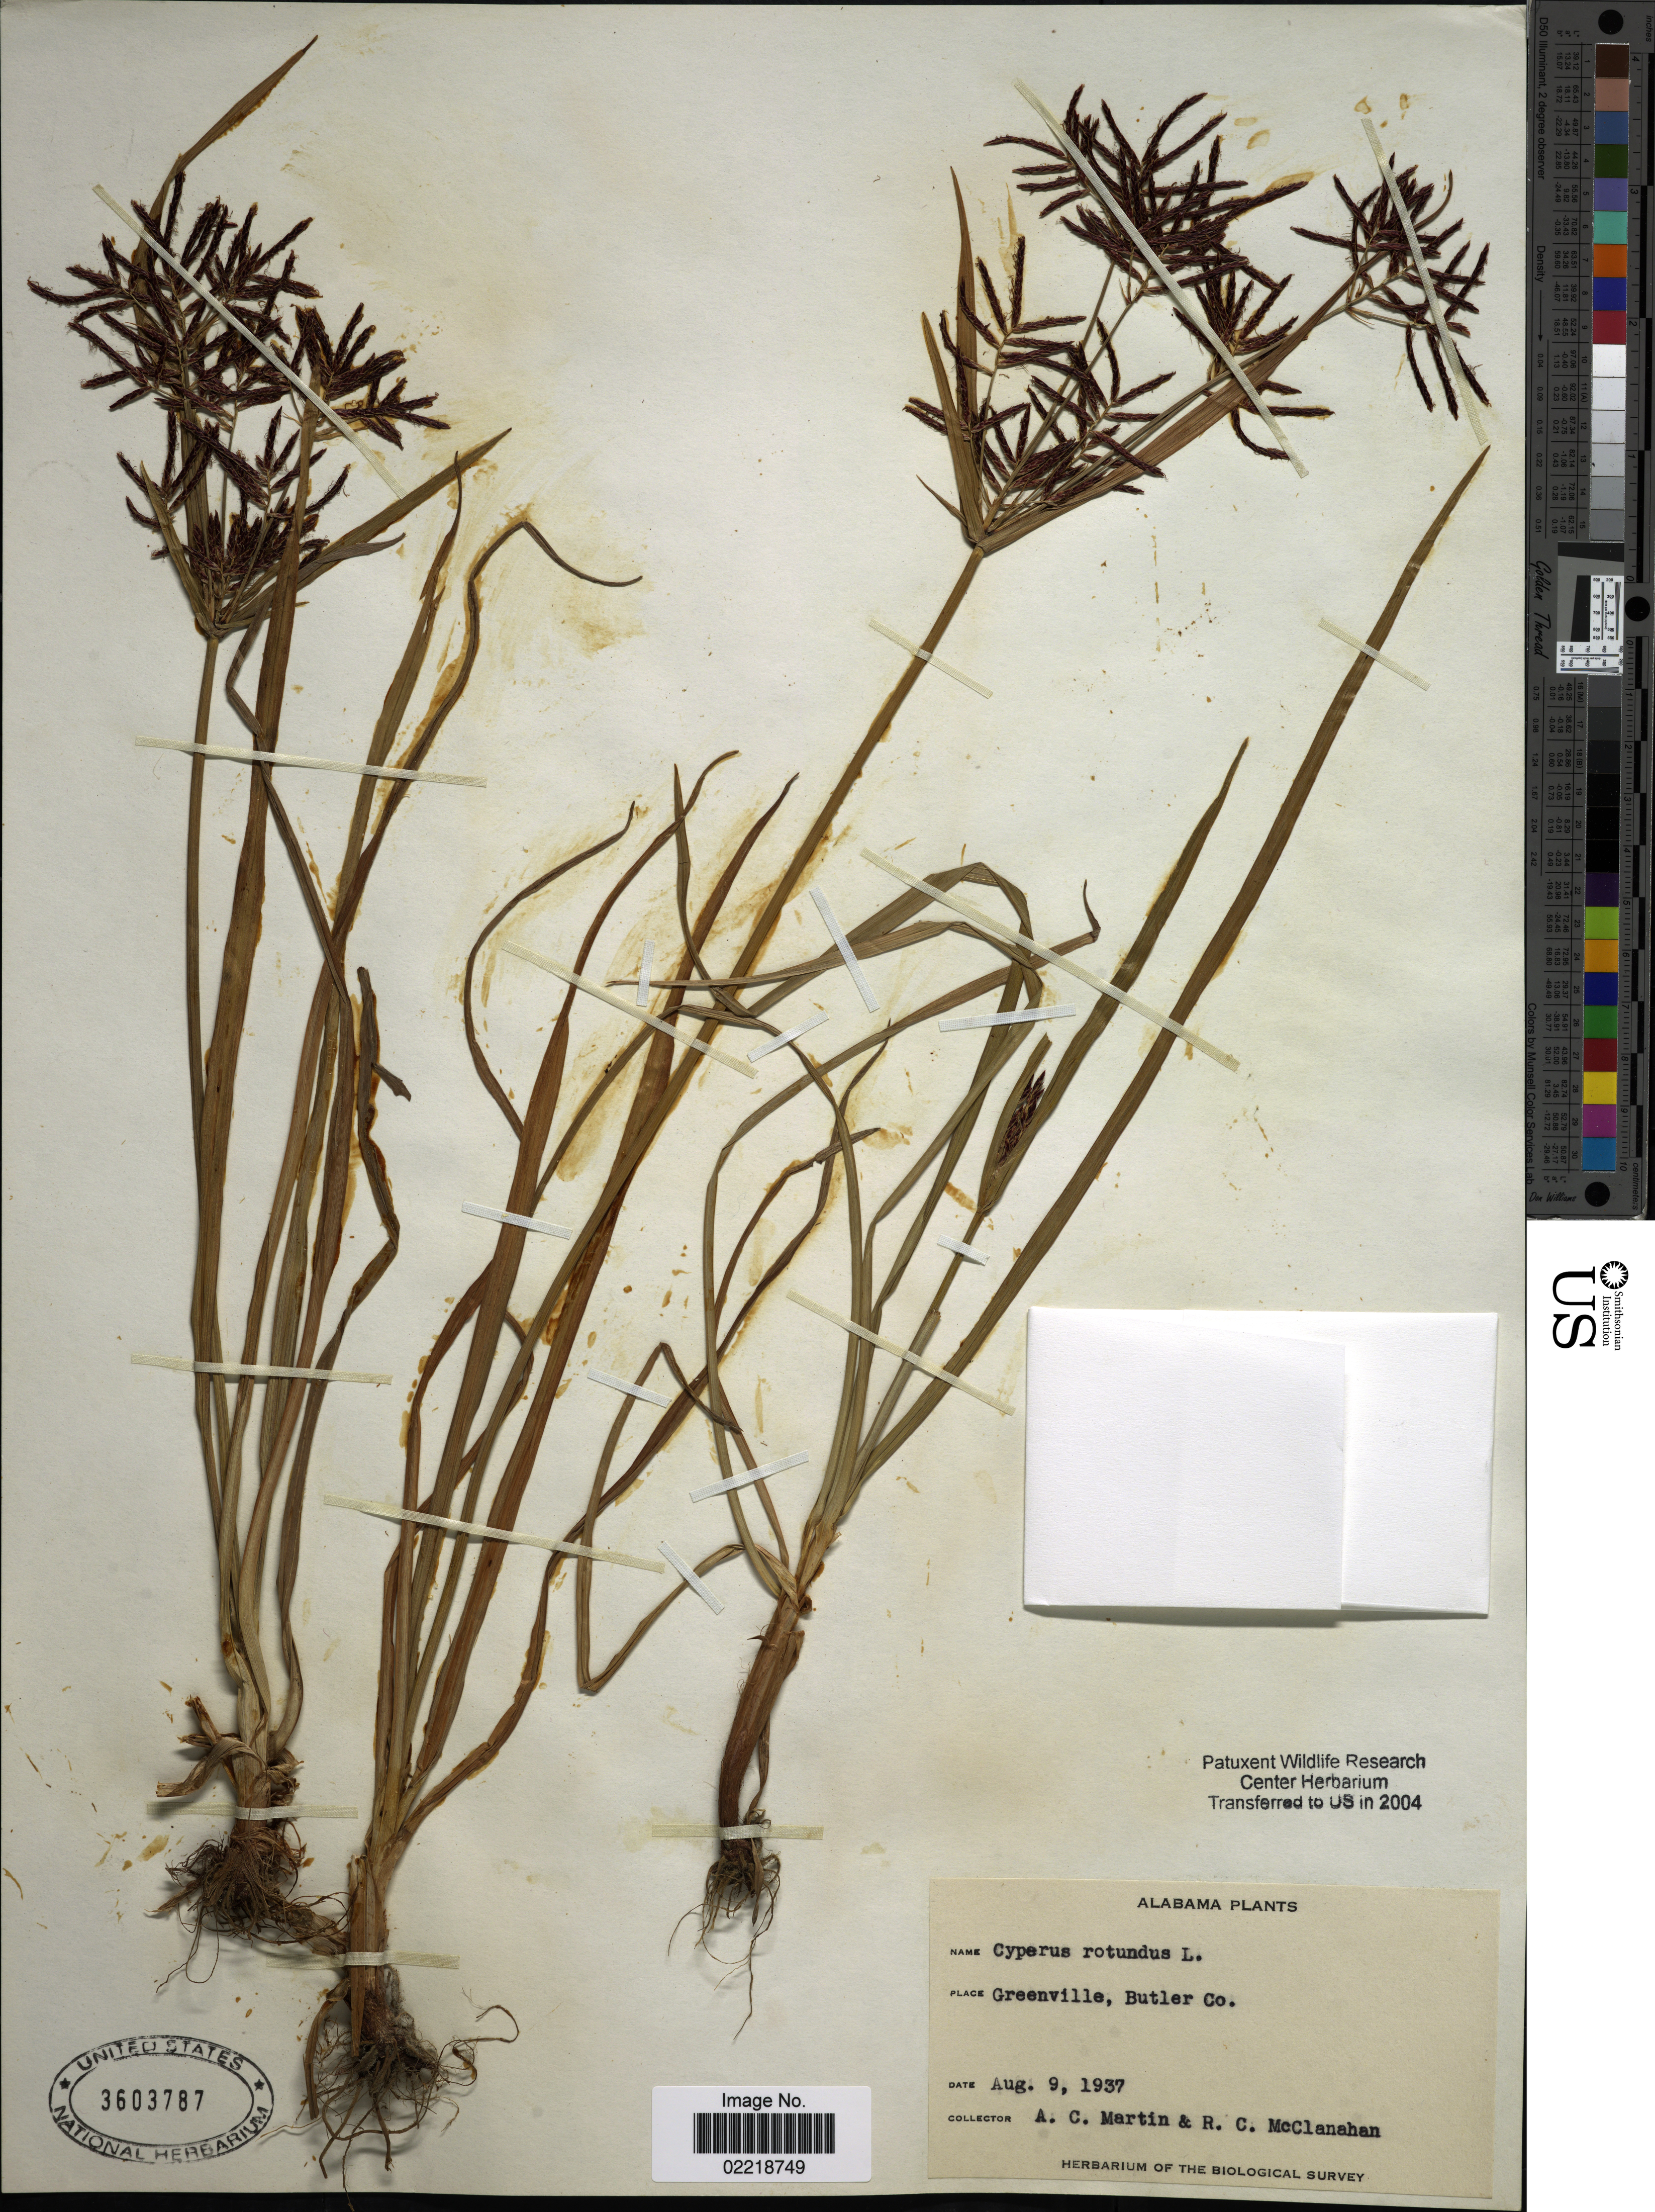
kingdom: Plantae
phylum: Tracheophyta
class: Liliopsida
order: Poales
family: Cyperaceae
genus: Cyperus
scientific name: Cyperus rotundus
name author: L.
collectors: A. C. Martin & R. McClanahan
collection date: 1937-08-09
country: United States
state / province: Alabama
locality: Greenville, Butler Co.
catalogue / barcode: US 3603787